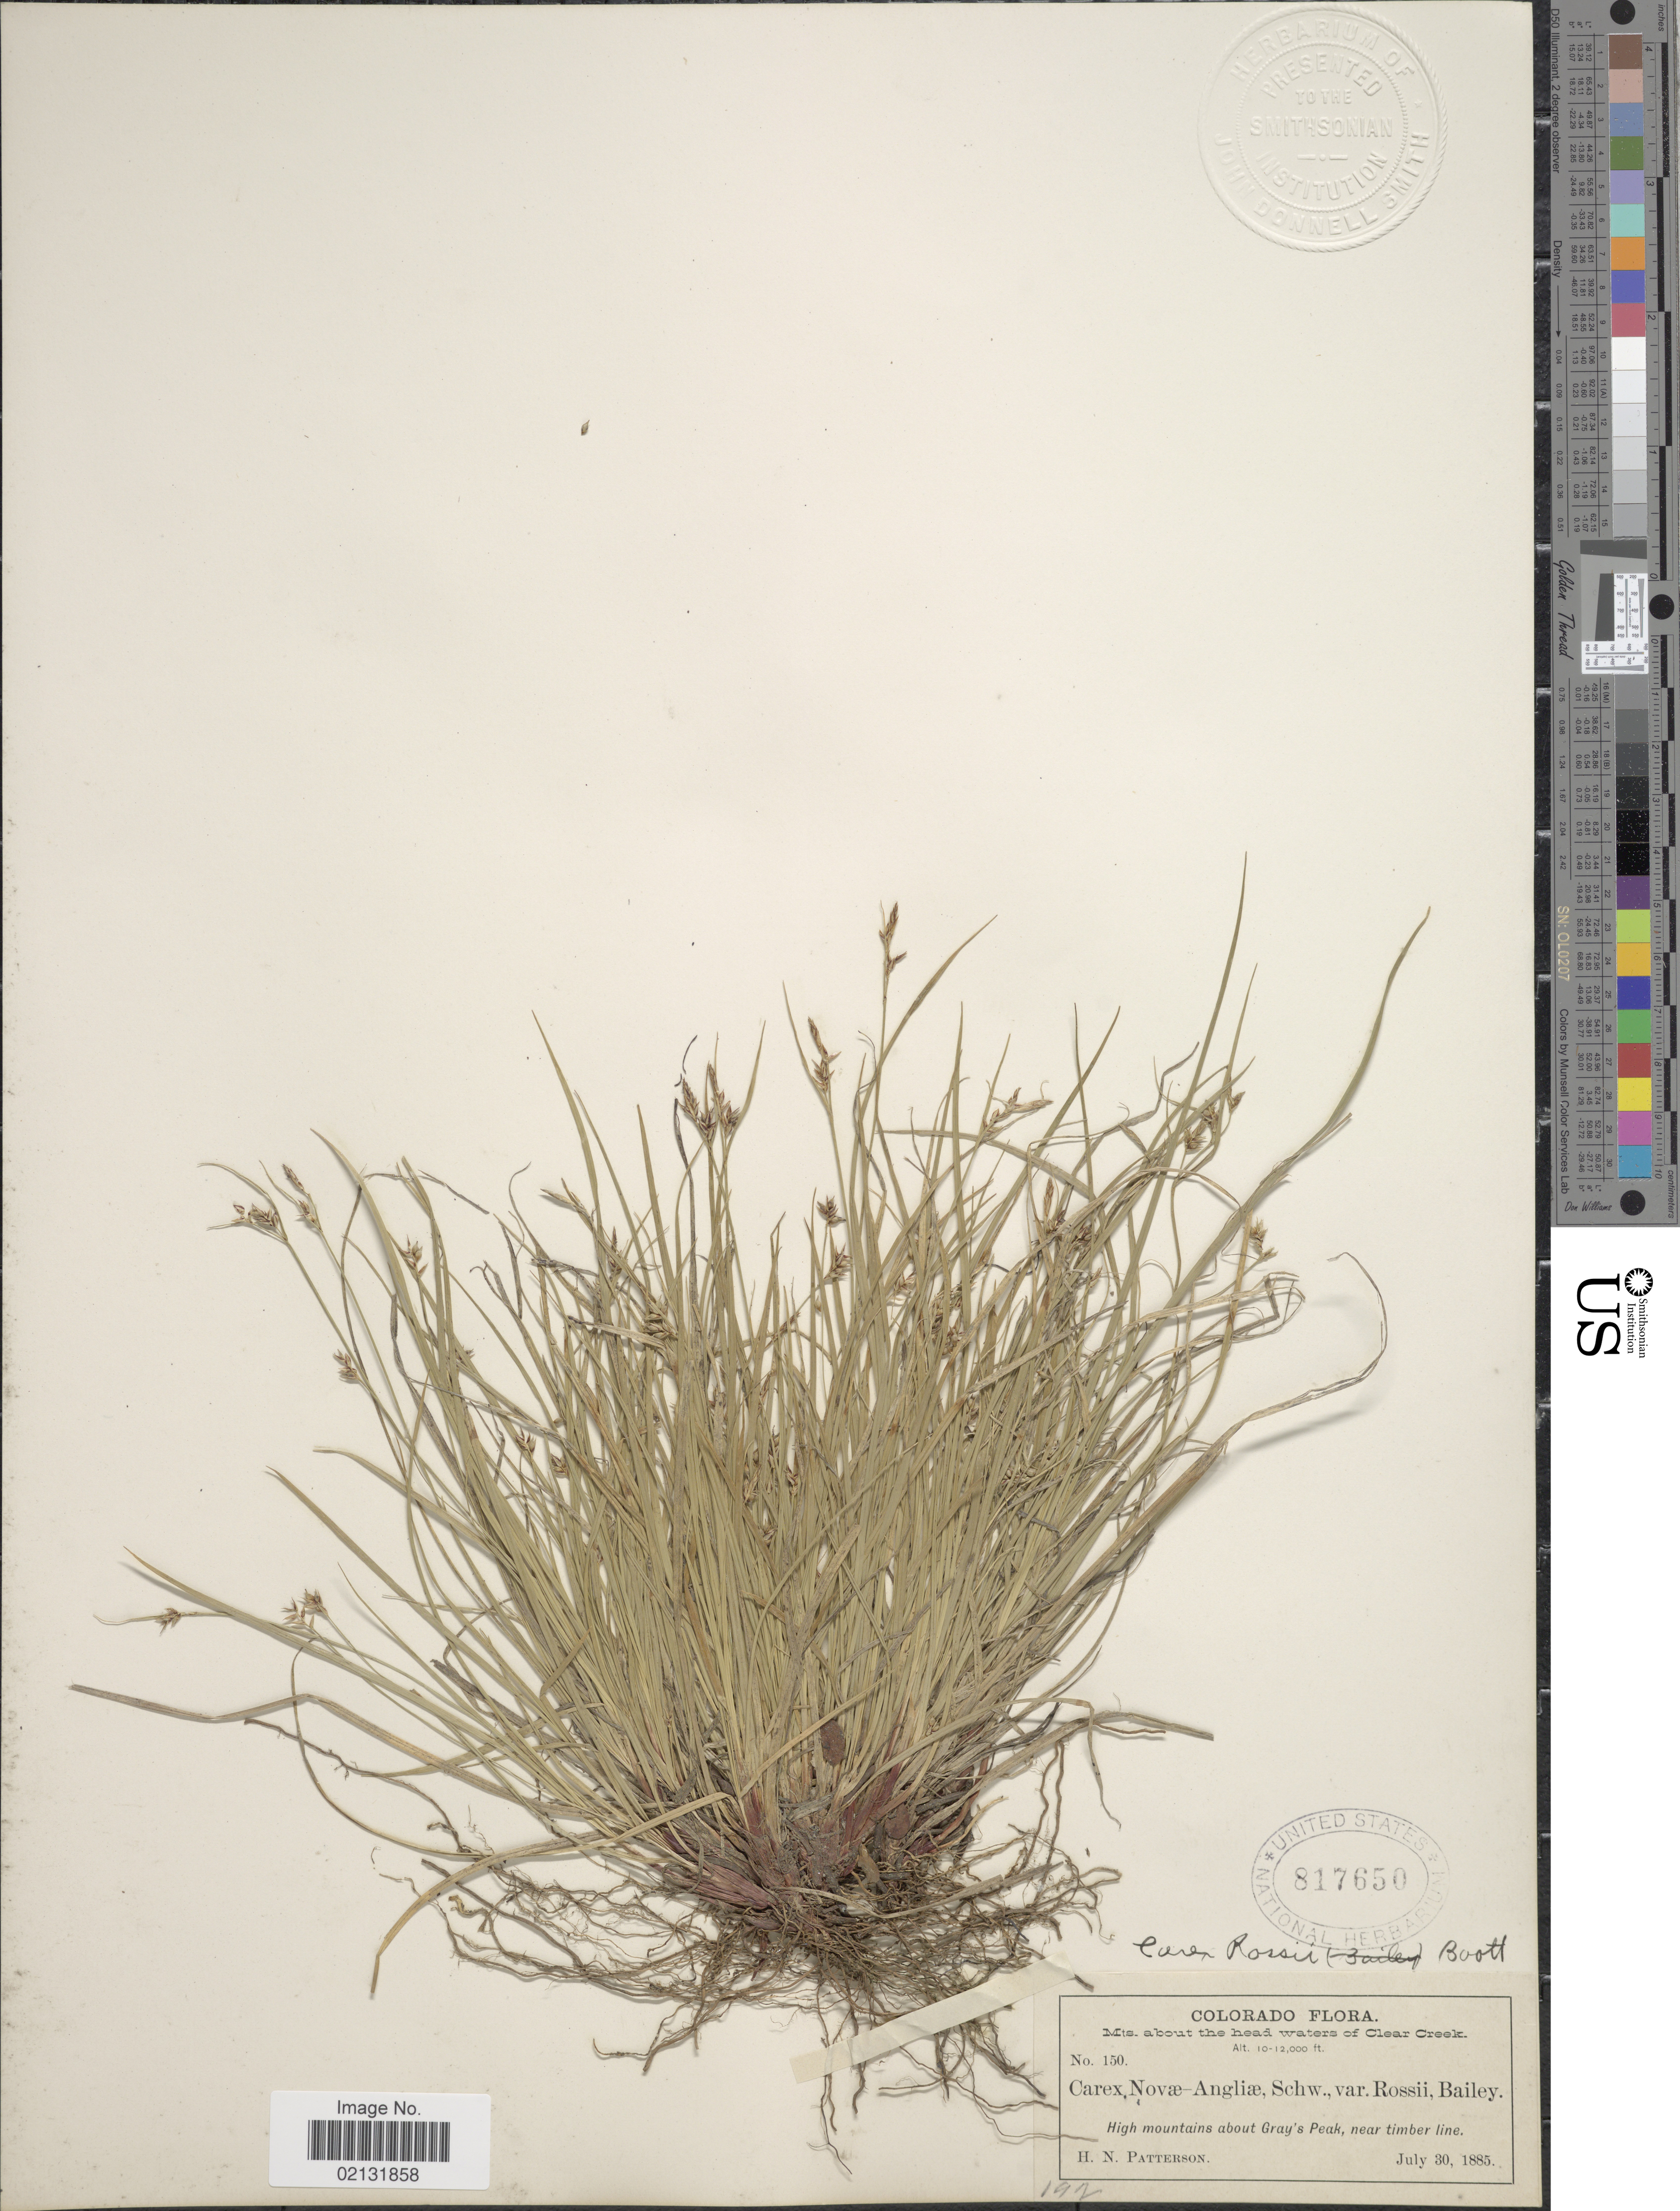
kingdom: Plantae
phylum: Tracheophyta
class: Liliopsida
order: Poales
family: Cyperaceae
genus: Carex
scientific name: Carex rossii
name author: Boott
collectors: H. N. Patterson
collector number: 150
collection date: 1885-07-30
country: United States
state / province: Colorado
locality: Colorado, High Mountains about Gray's Peak, near timber line. Mts. about the head waters of Clear Creek.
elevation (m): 3048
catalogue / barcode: US 817650